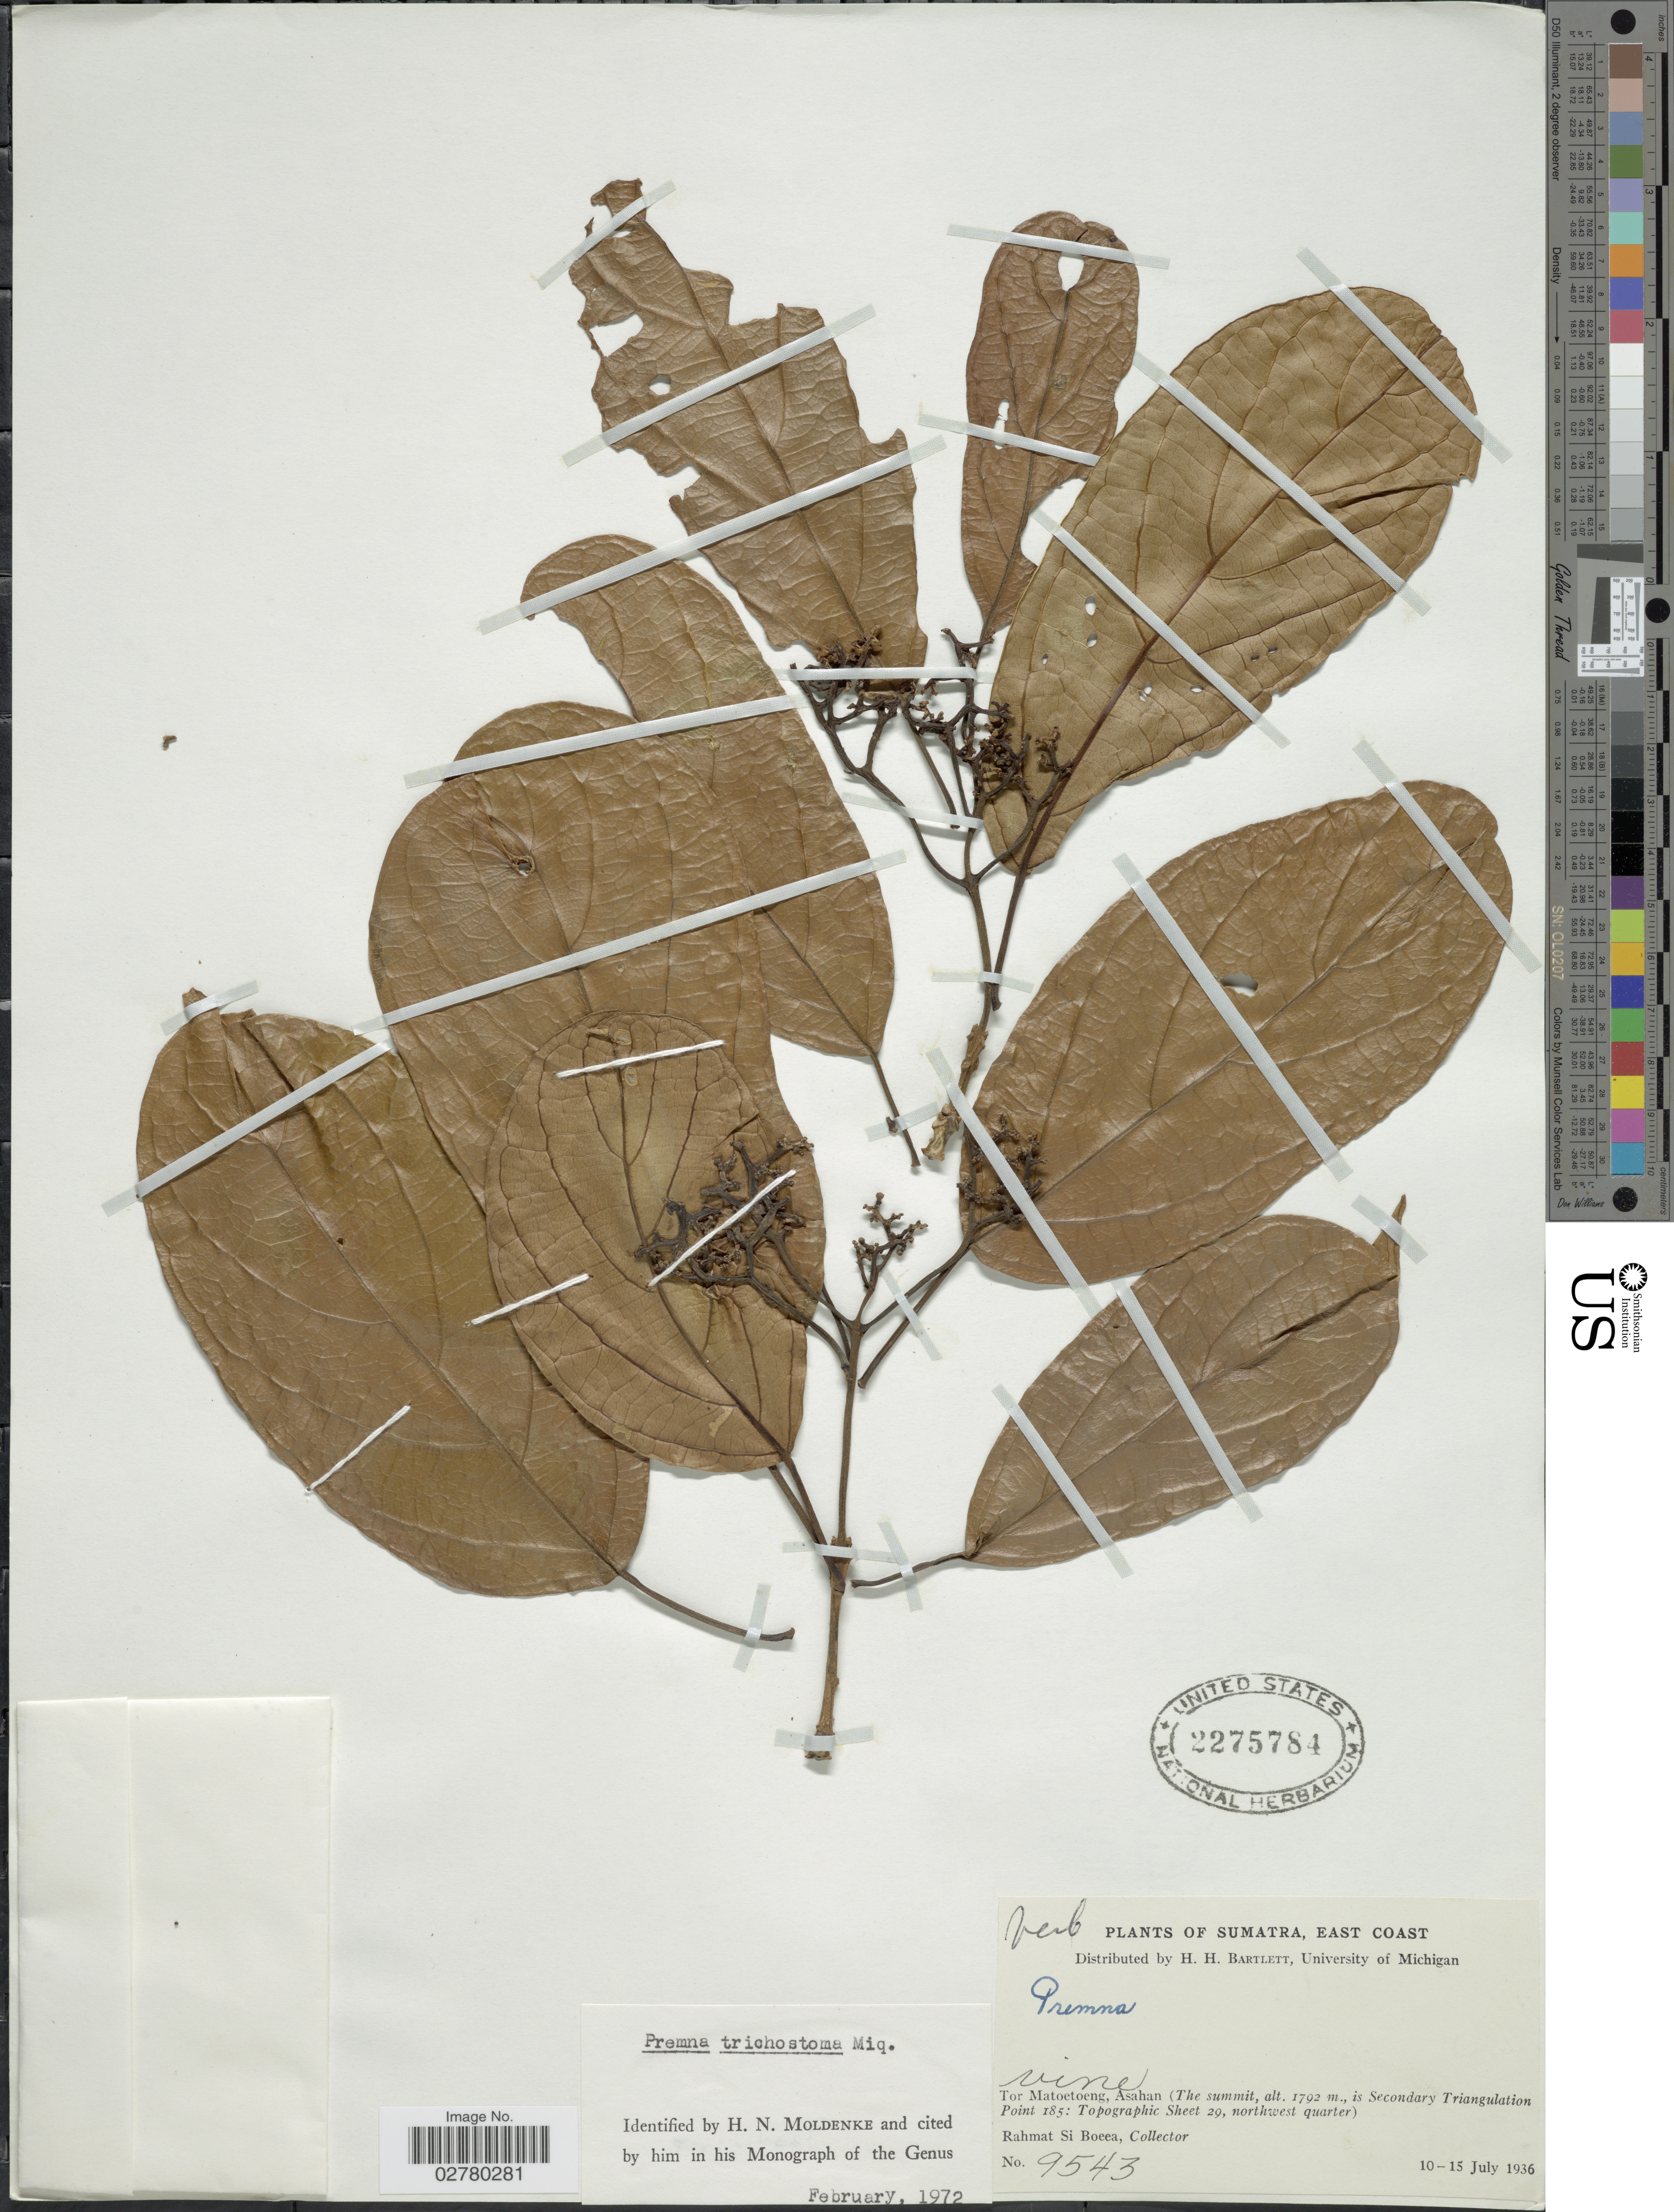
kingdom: Plantae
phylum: Tracheophyta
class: Magnoliopsida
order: Lamiales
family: Lamiaceae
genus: Premna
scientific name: Premna trichostoma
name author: Miq.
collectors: Rahmat Si Boeea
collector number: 9543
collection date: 1936-07-10/1936-07-15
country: Indonesia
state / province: Sumatra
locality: East Coast, Tor Matoetoeng, Asahan (The summit, is Secondary Triangulation Point 185: Topographic Sheet 29, northwest quarter).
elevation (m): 1792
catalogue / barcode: US 2275784